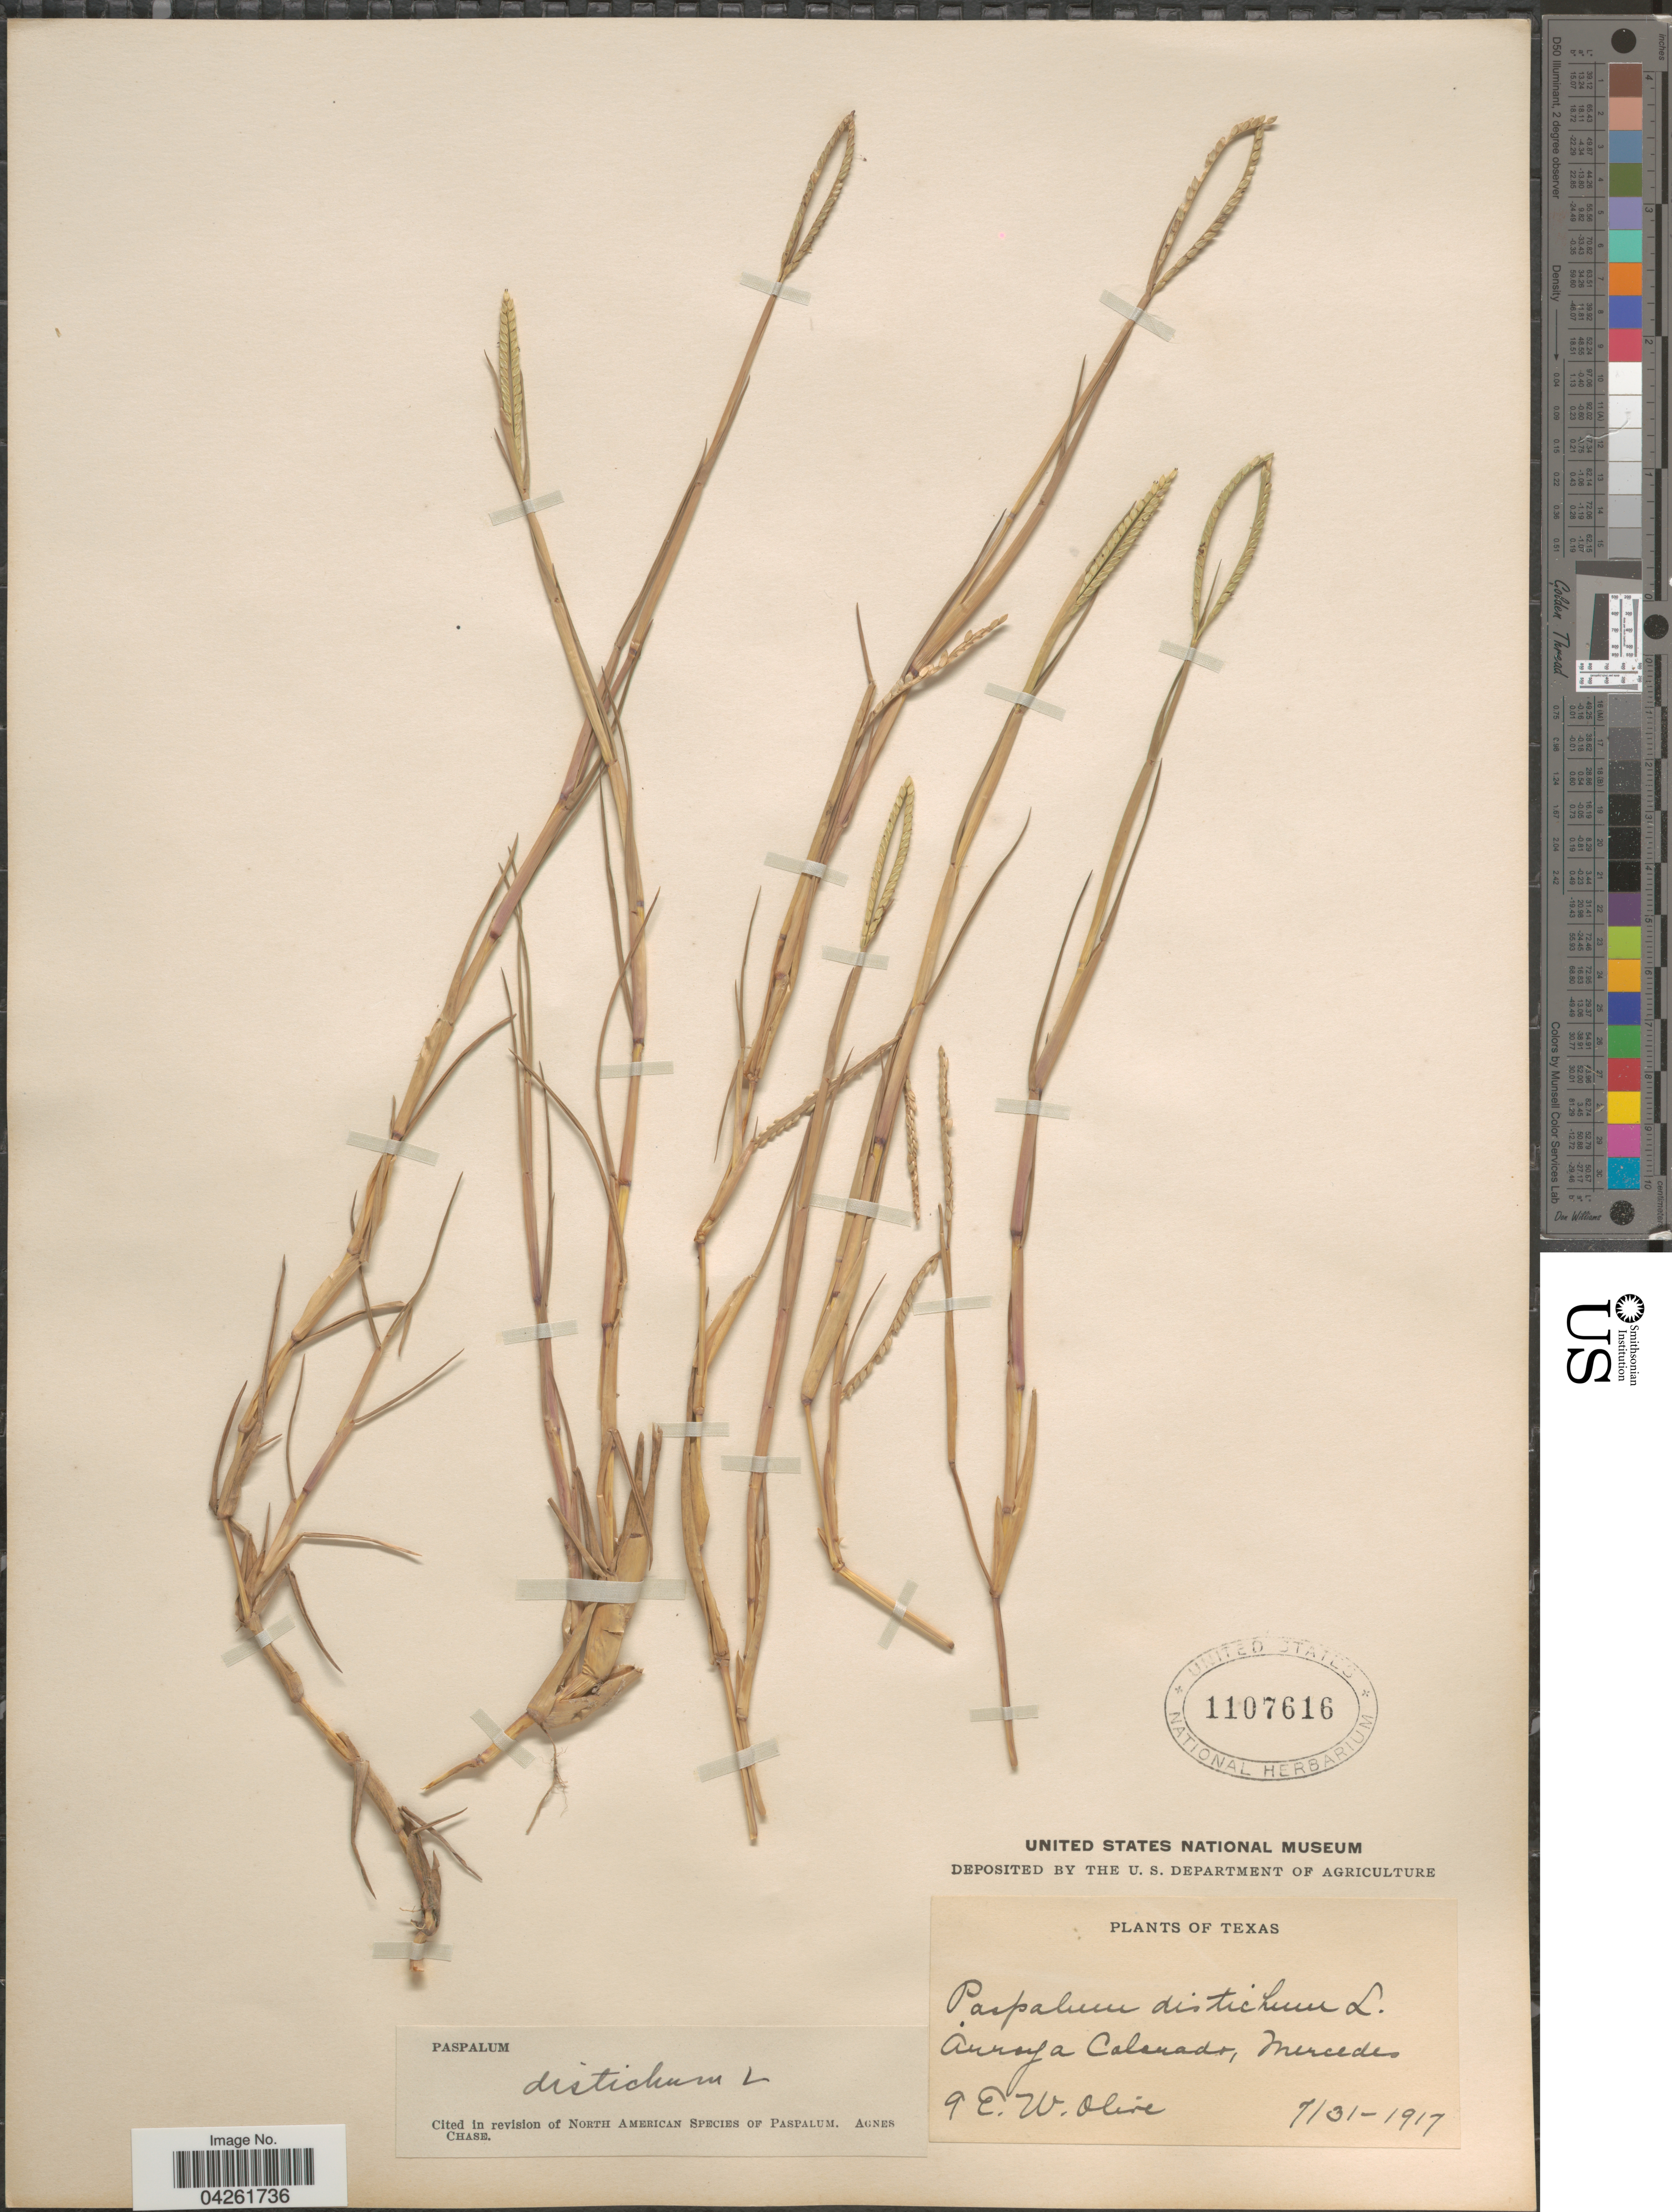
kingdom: Plantae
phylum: Tracheophyta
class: Liliopsida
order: Poales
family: Poaceae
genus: Paspalum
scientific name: Paspalum distichum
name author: L.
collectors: E. Olive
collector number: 9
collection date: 1917-07-31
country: United States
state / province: Texas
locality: Arroya Colorado, Mercedes.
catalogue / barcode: US 1107616